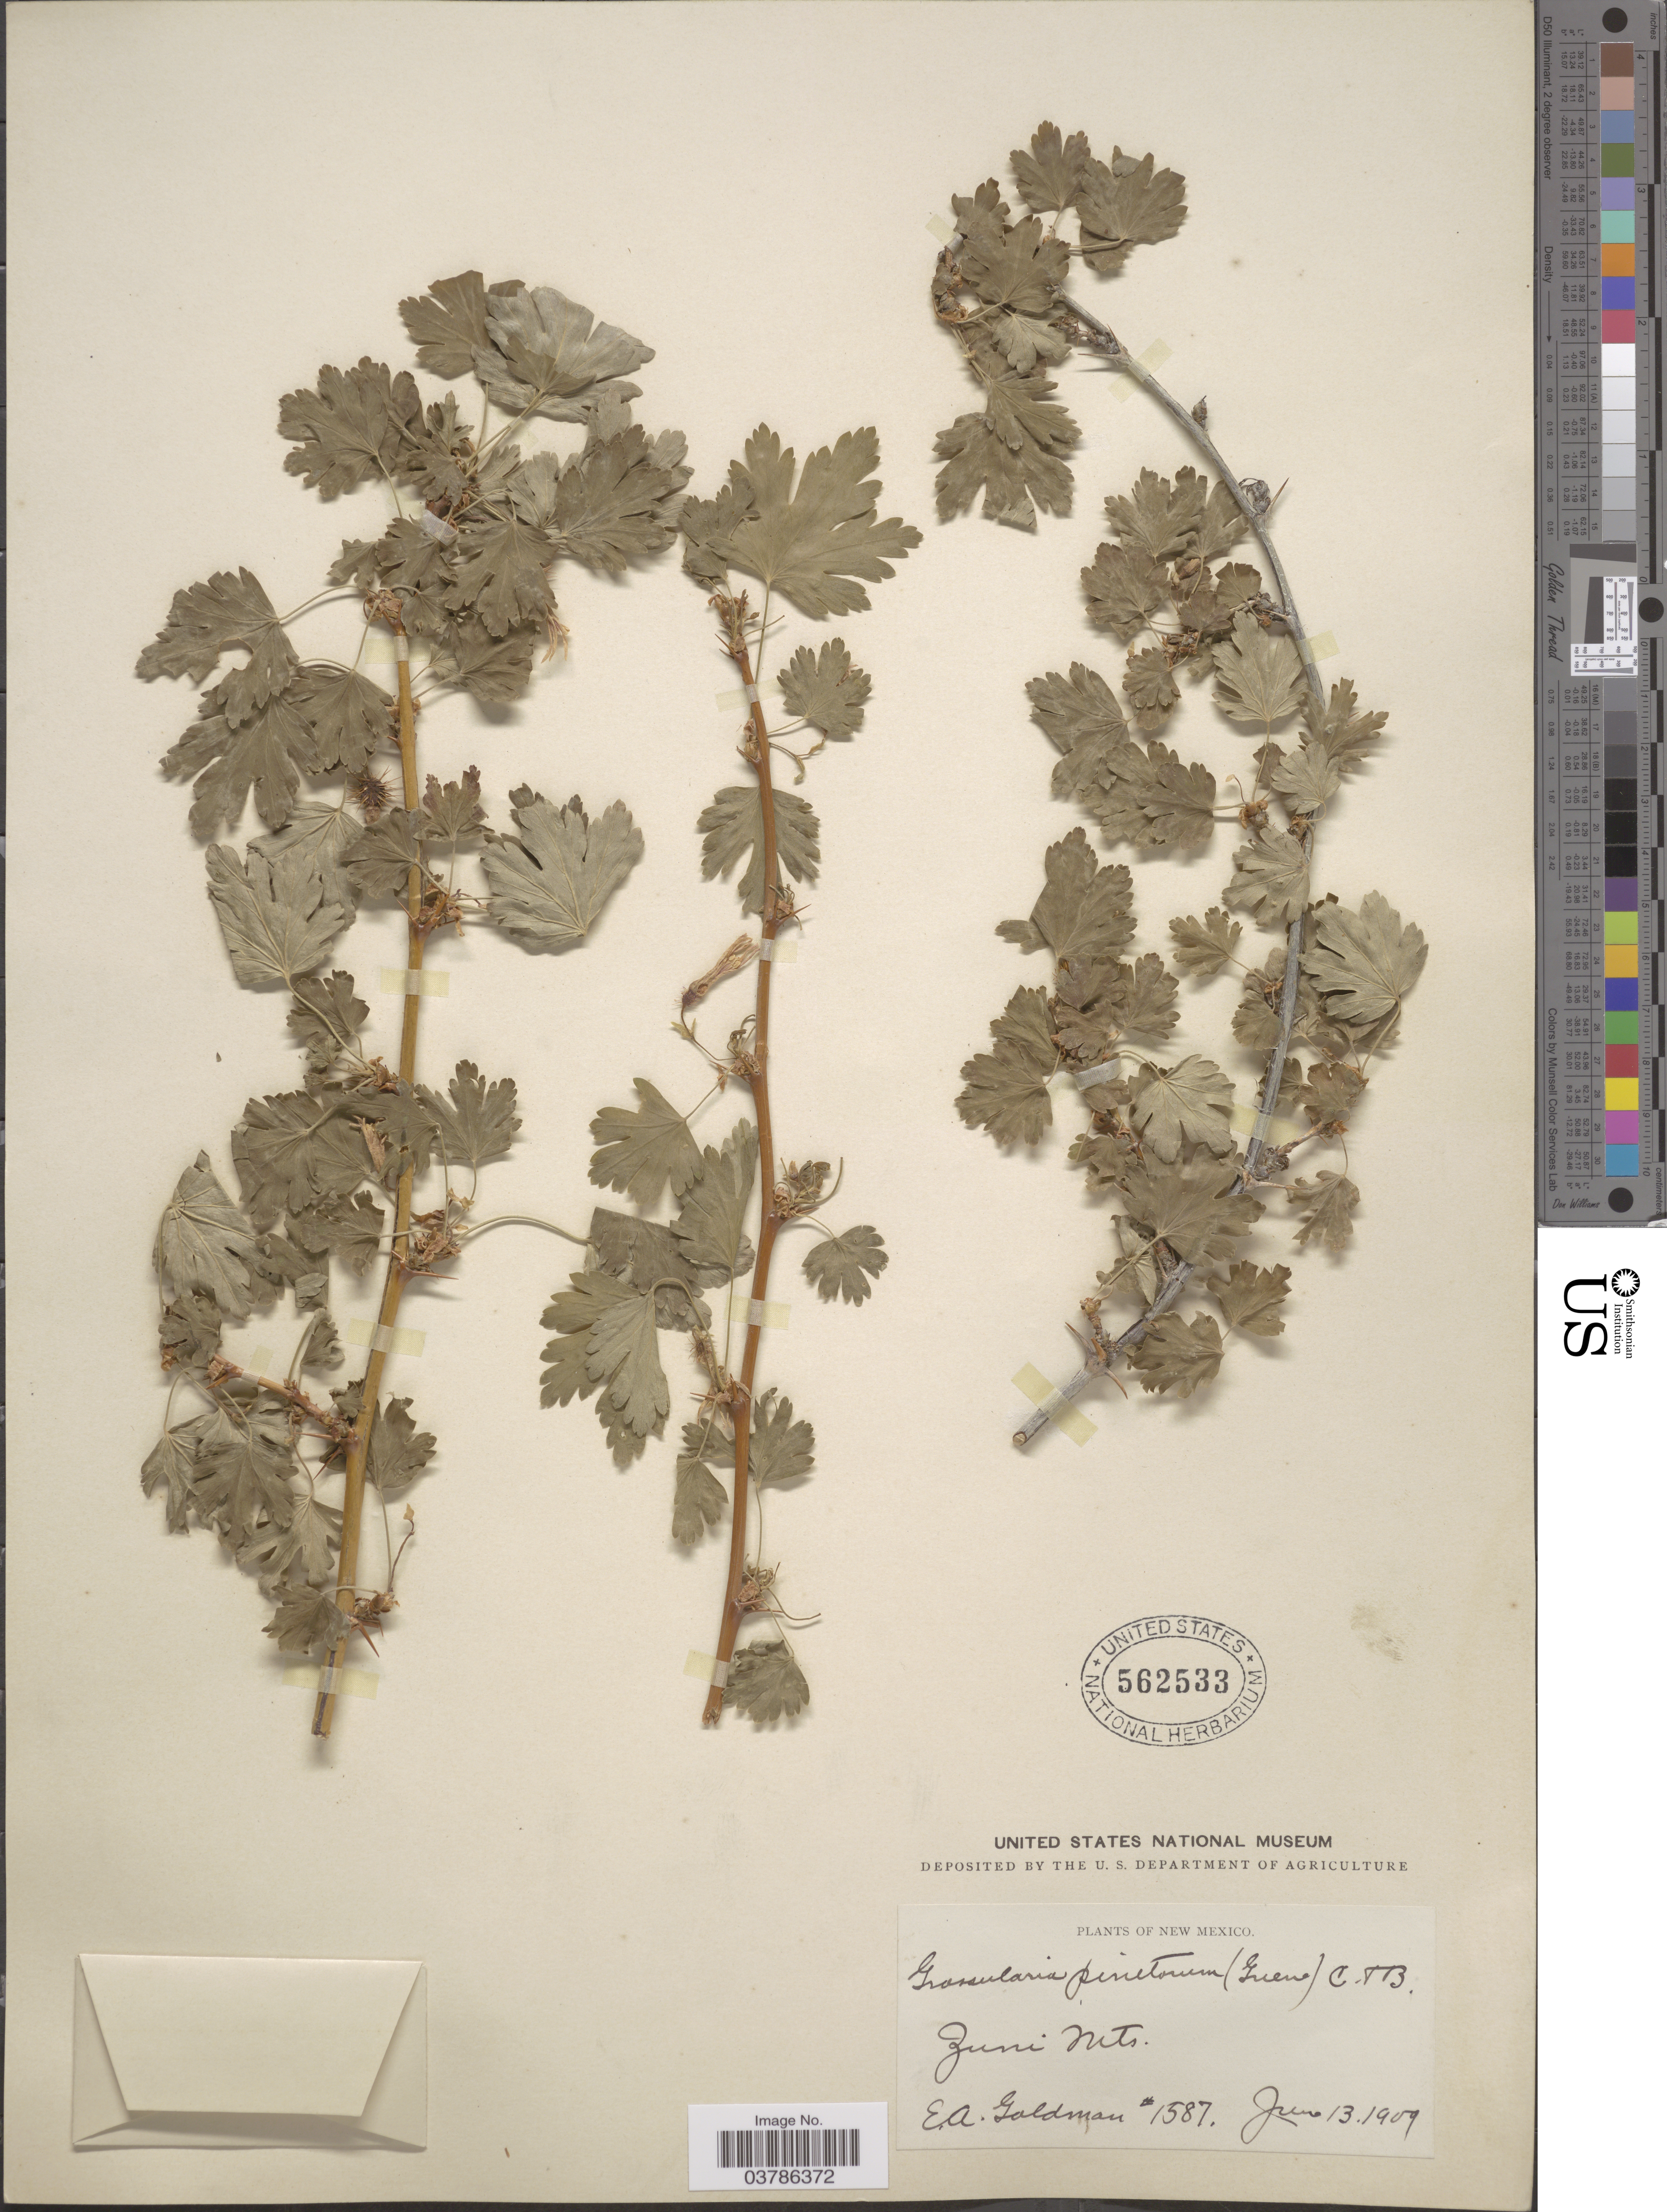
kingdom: Plantae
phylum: Tracheophyta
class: Magnoliopsida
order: Saxifragales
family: Grossulariaceae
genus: Ribes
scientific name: Ribes pinetorum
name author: Greene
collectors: E. A. Goldman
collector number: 1587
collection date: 1909-06-13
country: United States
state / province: New Mexico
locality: Zuni Mts.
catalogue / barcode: US 562533